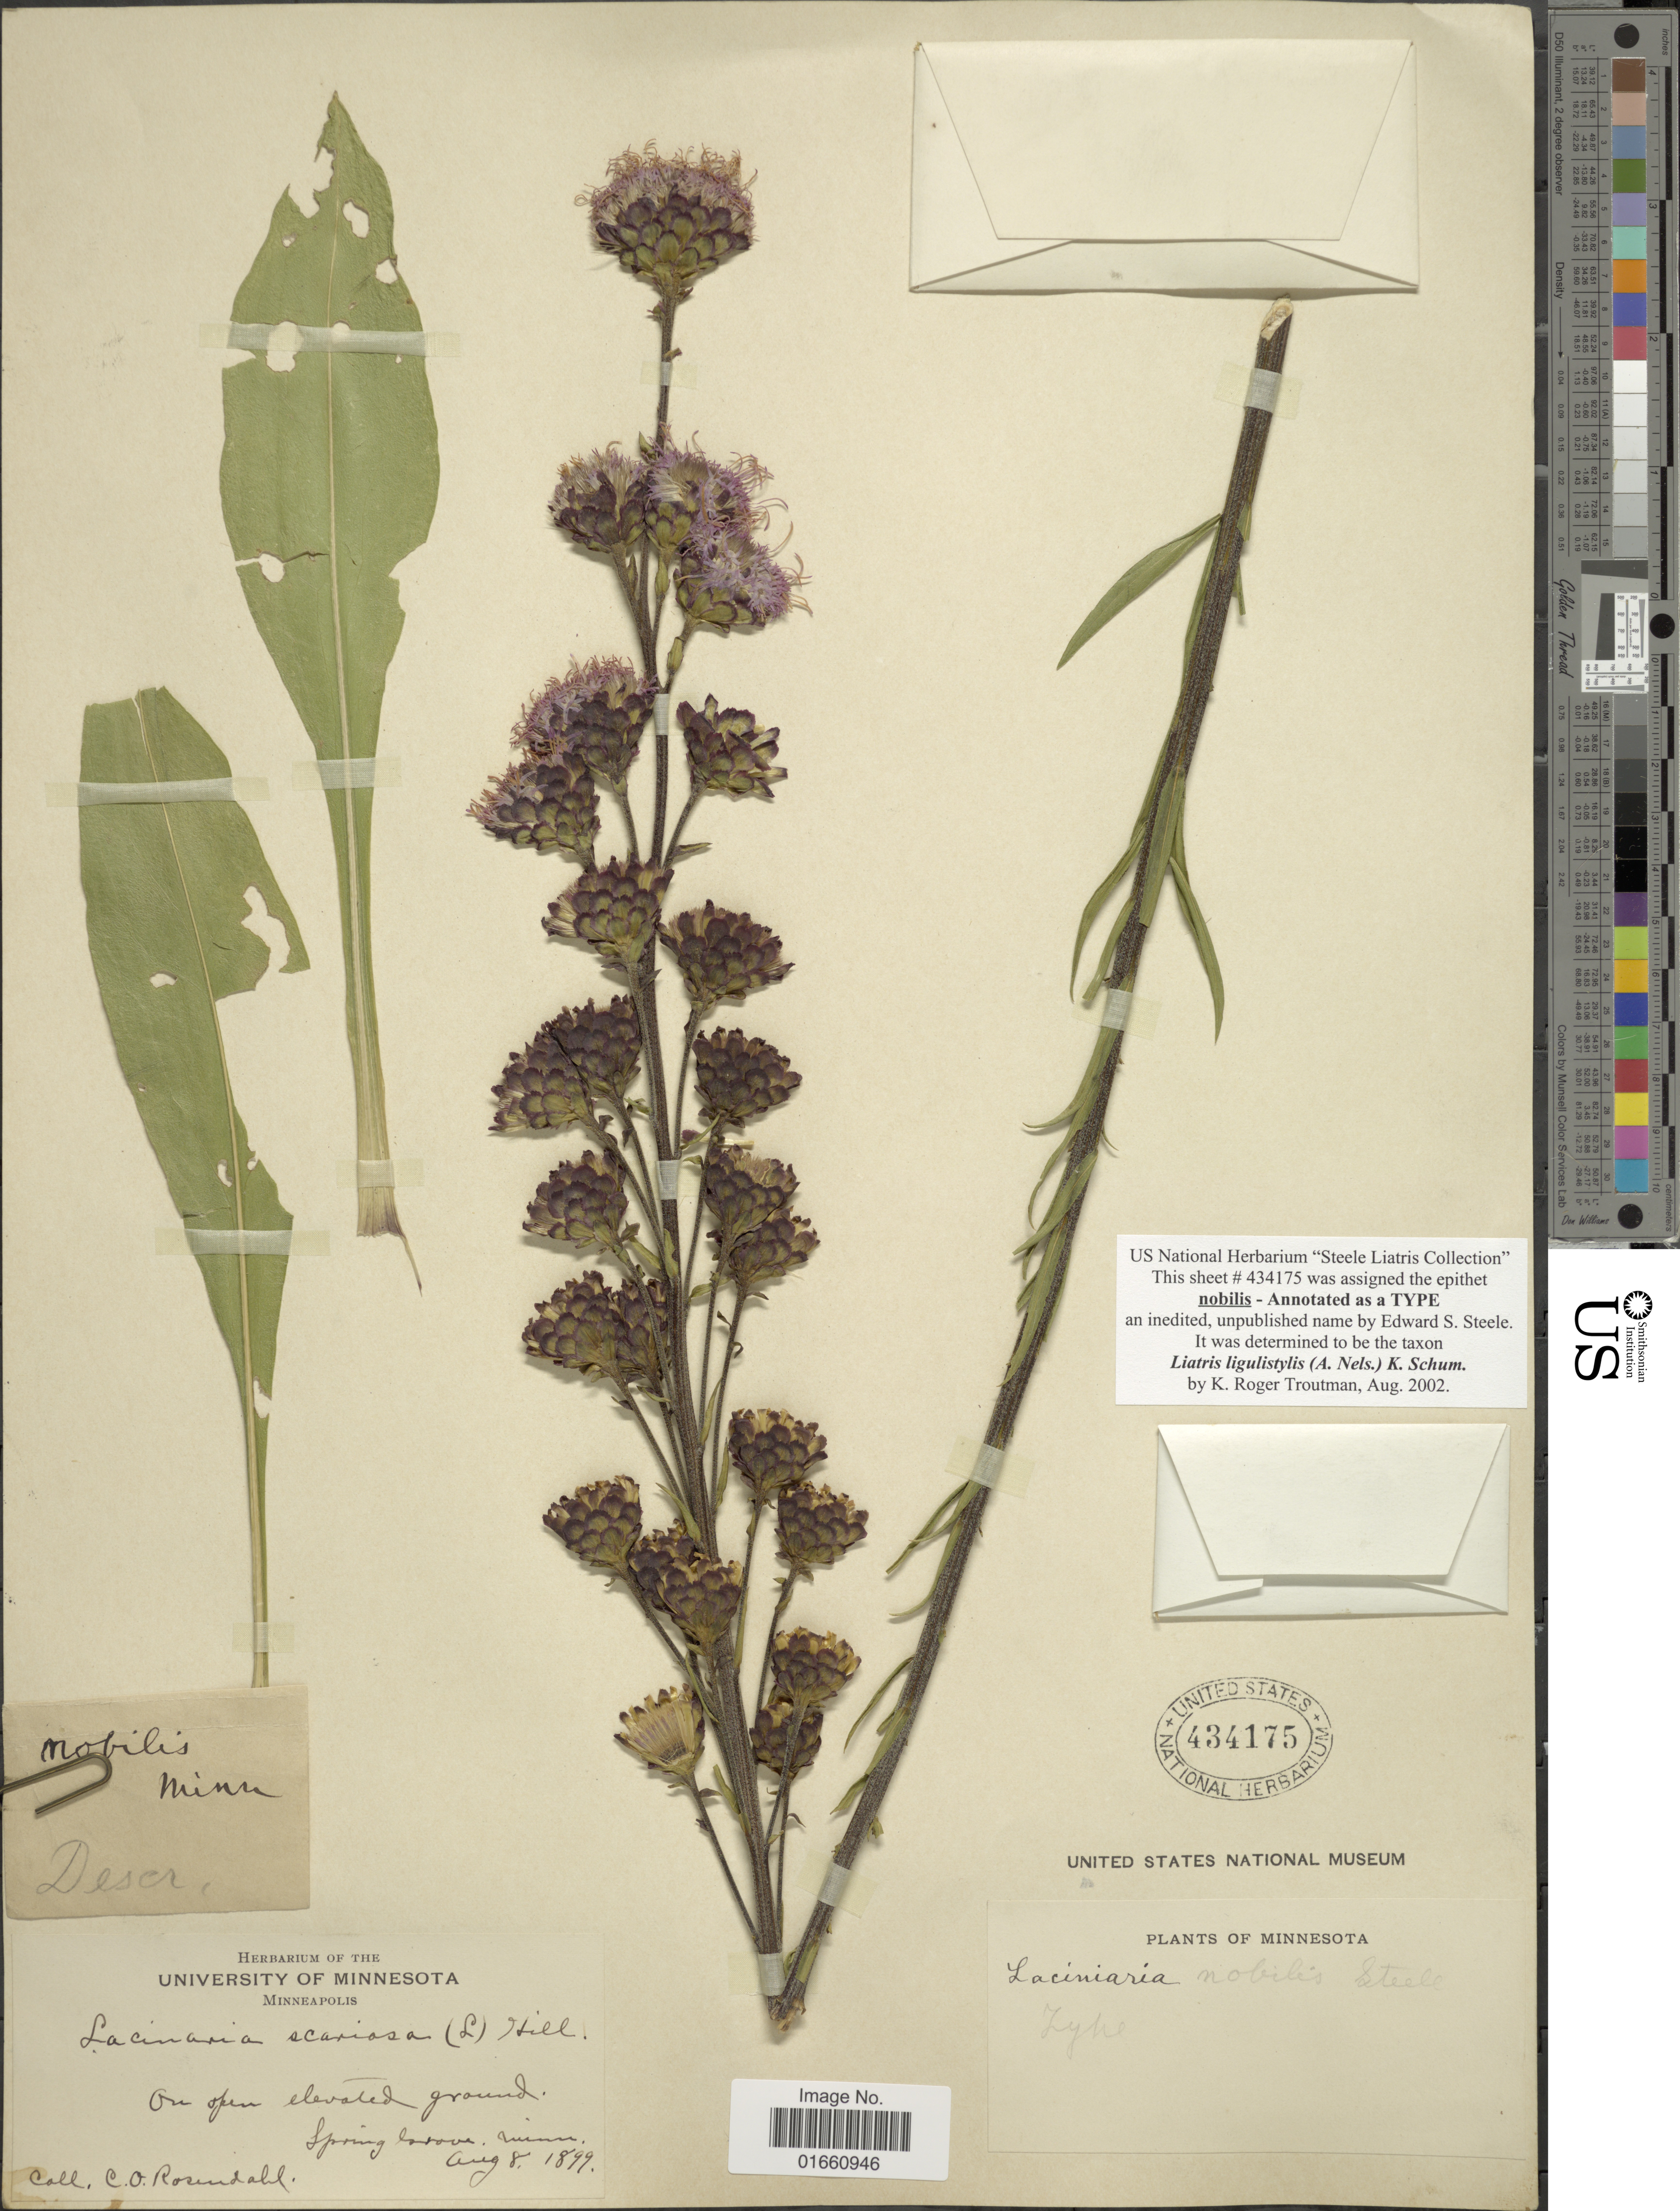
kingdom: Plantae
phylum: Tracheophyta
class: Magnoliopsida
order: Asterales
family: Asteraceae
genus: Liatris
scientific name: Liatris ligulistylis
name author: (A. Nelson) K. Schum.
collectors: C. O. Rosendahl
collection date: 1899-08-08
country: United States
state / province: Minnesota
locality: On open elevated ground, Spring Grove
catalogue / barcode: US 434175